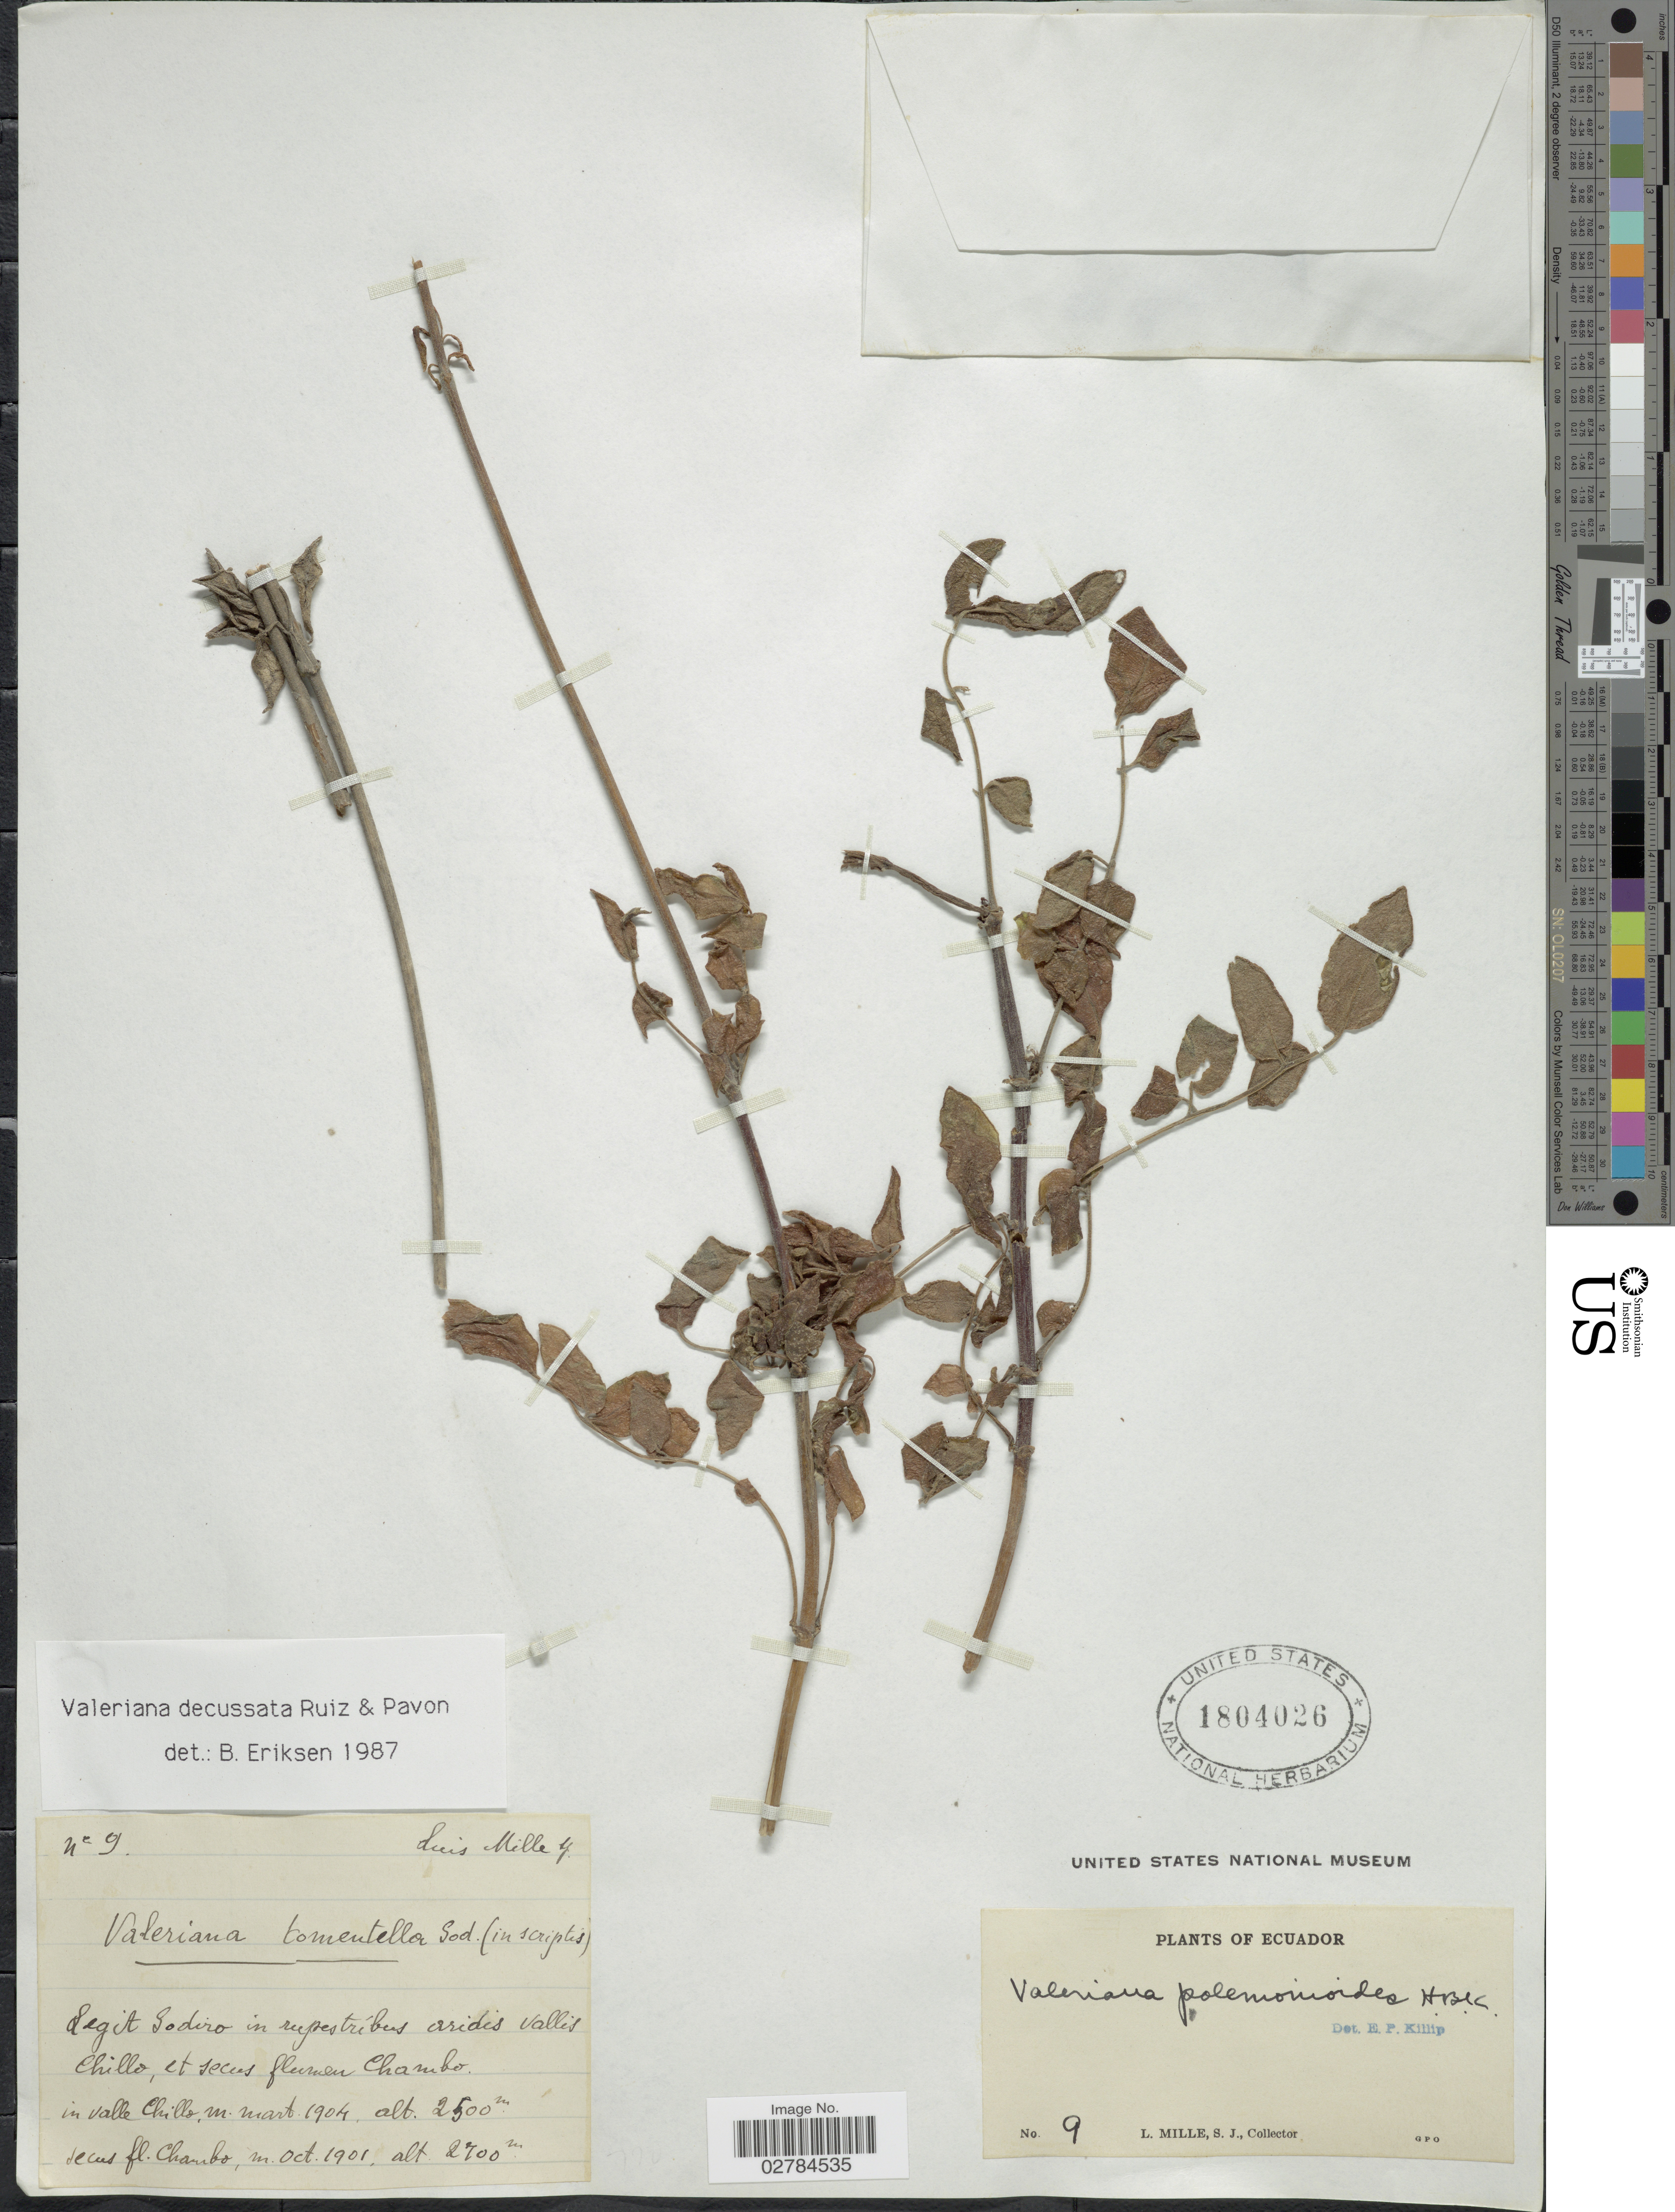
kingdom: Plantae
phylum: Tracheophyta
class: Magnoliopsida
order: Dipsacales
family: Caprifoliaceae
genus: Valeriana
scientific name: Valeriana decussata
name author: Ruiz & Pav.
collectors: Sodiro, --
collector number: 9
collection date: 1901-10/1904-03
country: Ecuador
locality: In rupestríbus aridis vallis Chillo, et secus flumen Chambo. In valle Chillo. Secus fl. Chambo.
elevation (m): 2500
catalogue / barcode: US 1804026